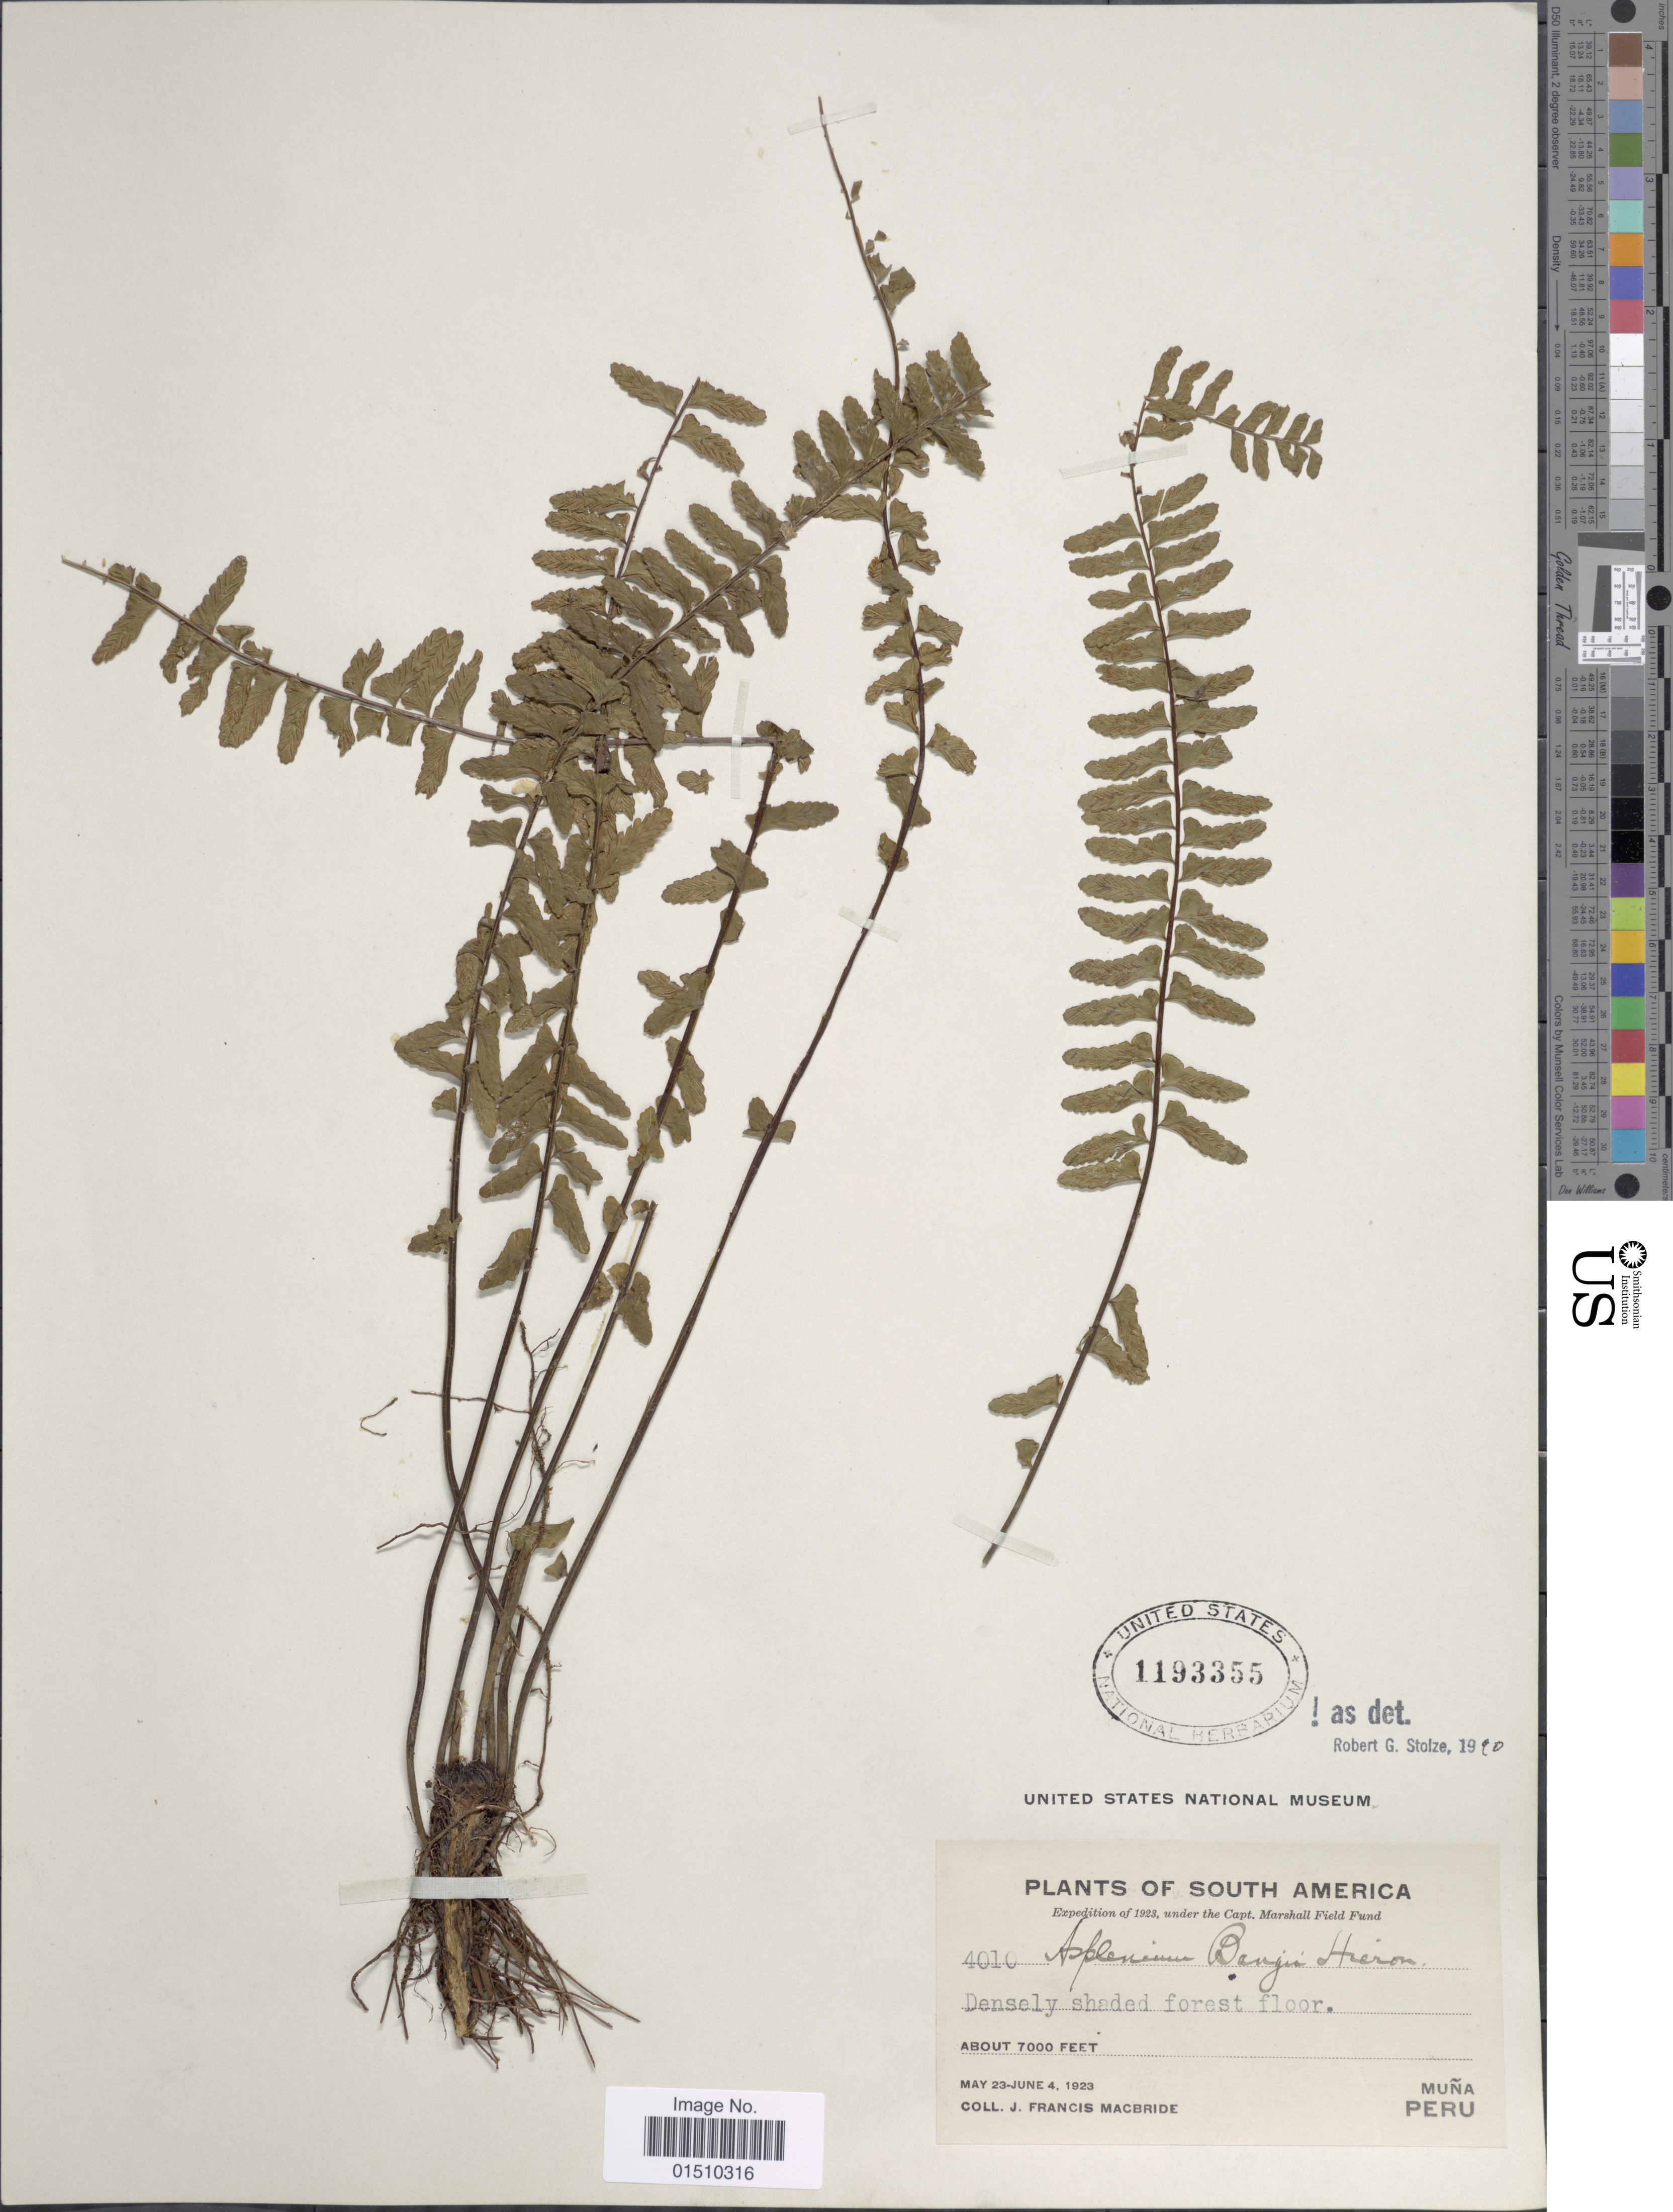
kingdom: Plantae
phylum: Tracheophyta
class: Polypodiopsida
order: Polypodiales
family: Aspleniaceae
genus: Asplenium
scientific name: Asplenium bangii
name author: Hieron.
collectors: J. F. Macbride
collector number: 4010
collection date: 1923-05-23/1923-06-04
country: Peru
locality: South America, Muña, Peru.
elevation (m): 2134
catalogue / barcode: US 1193355